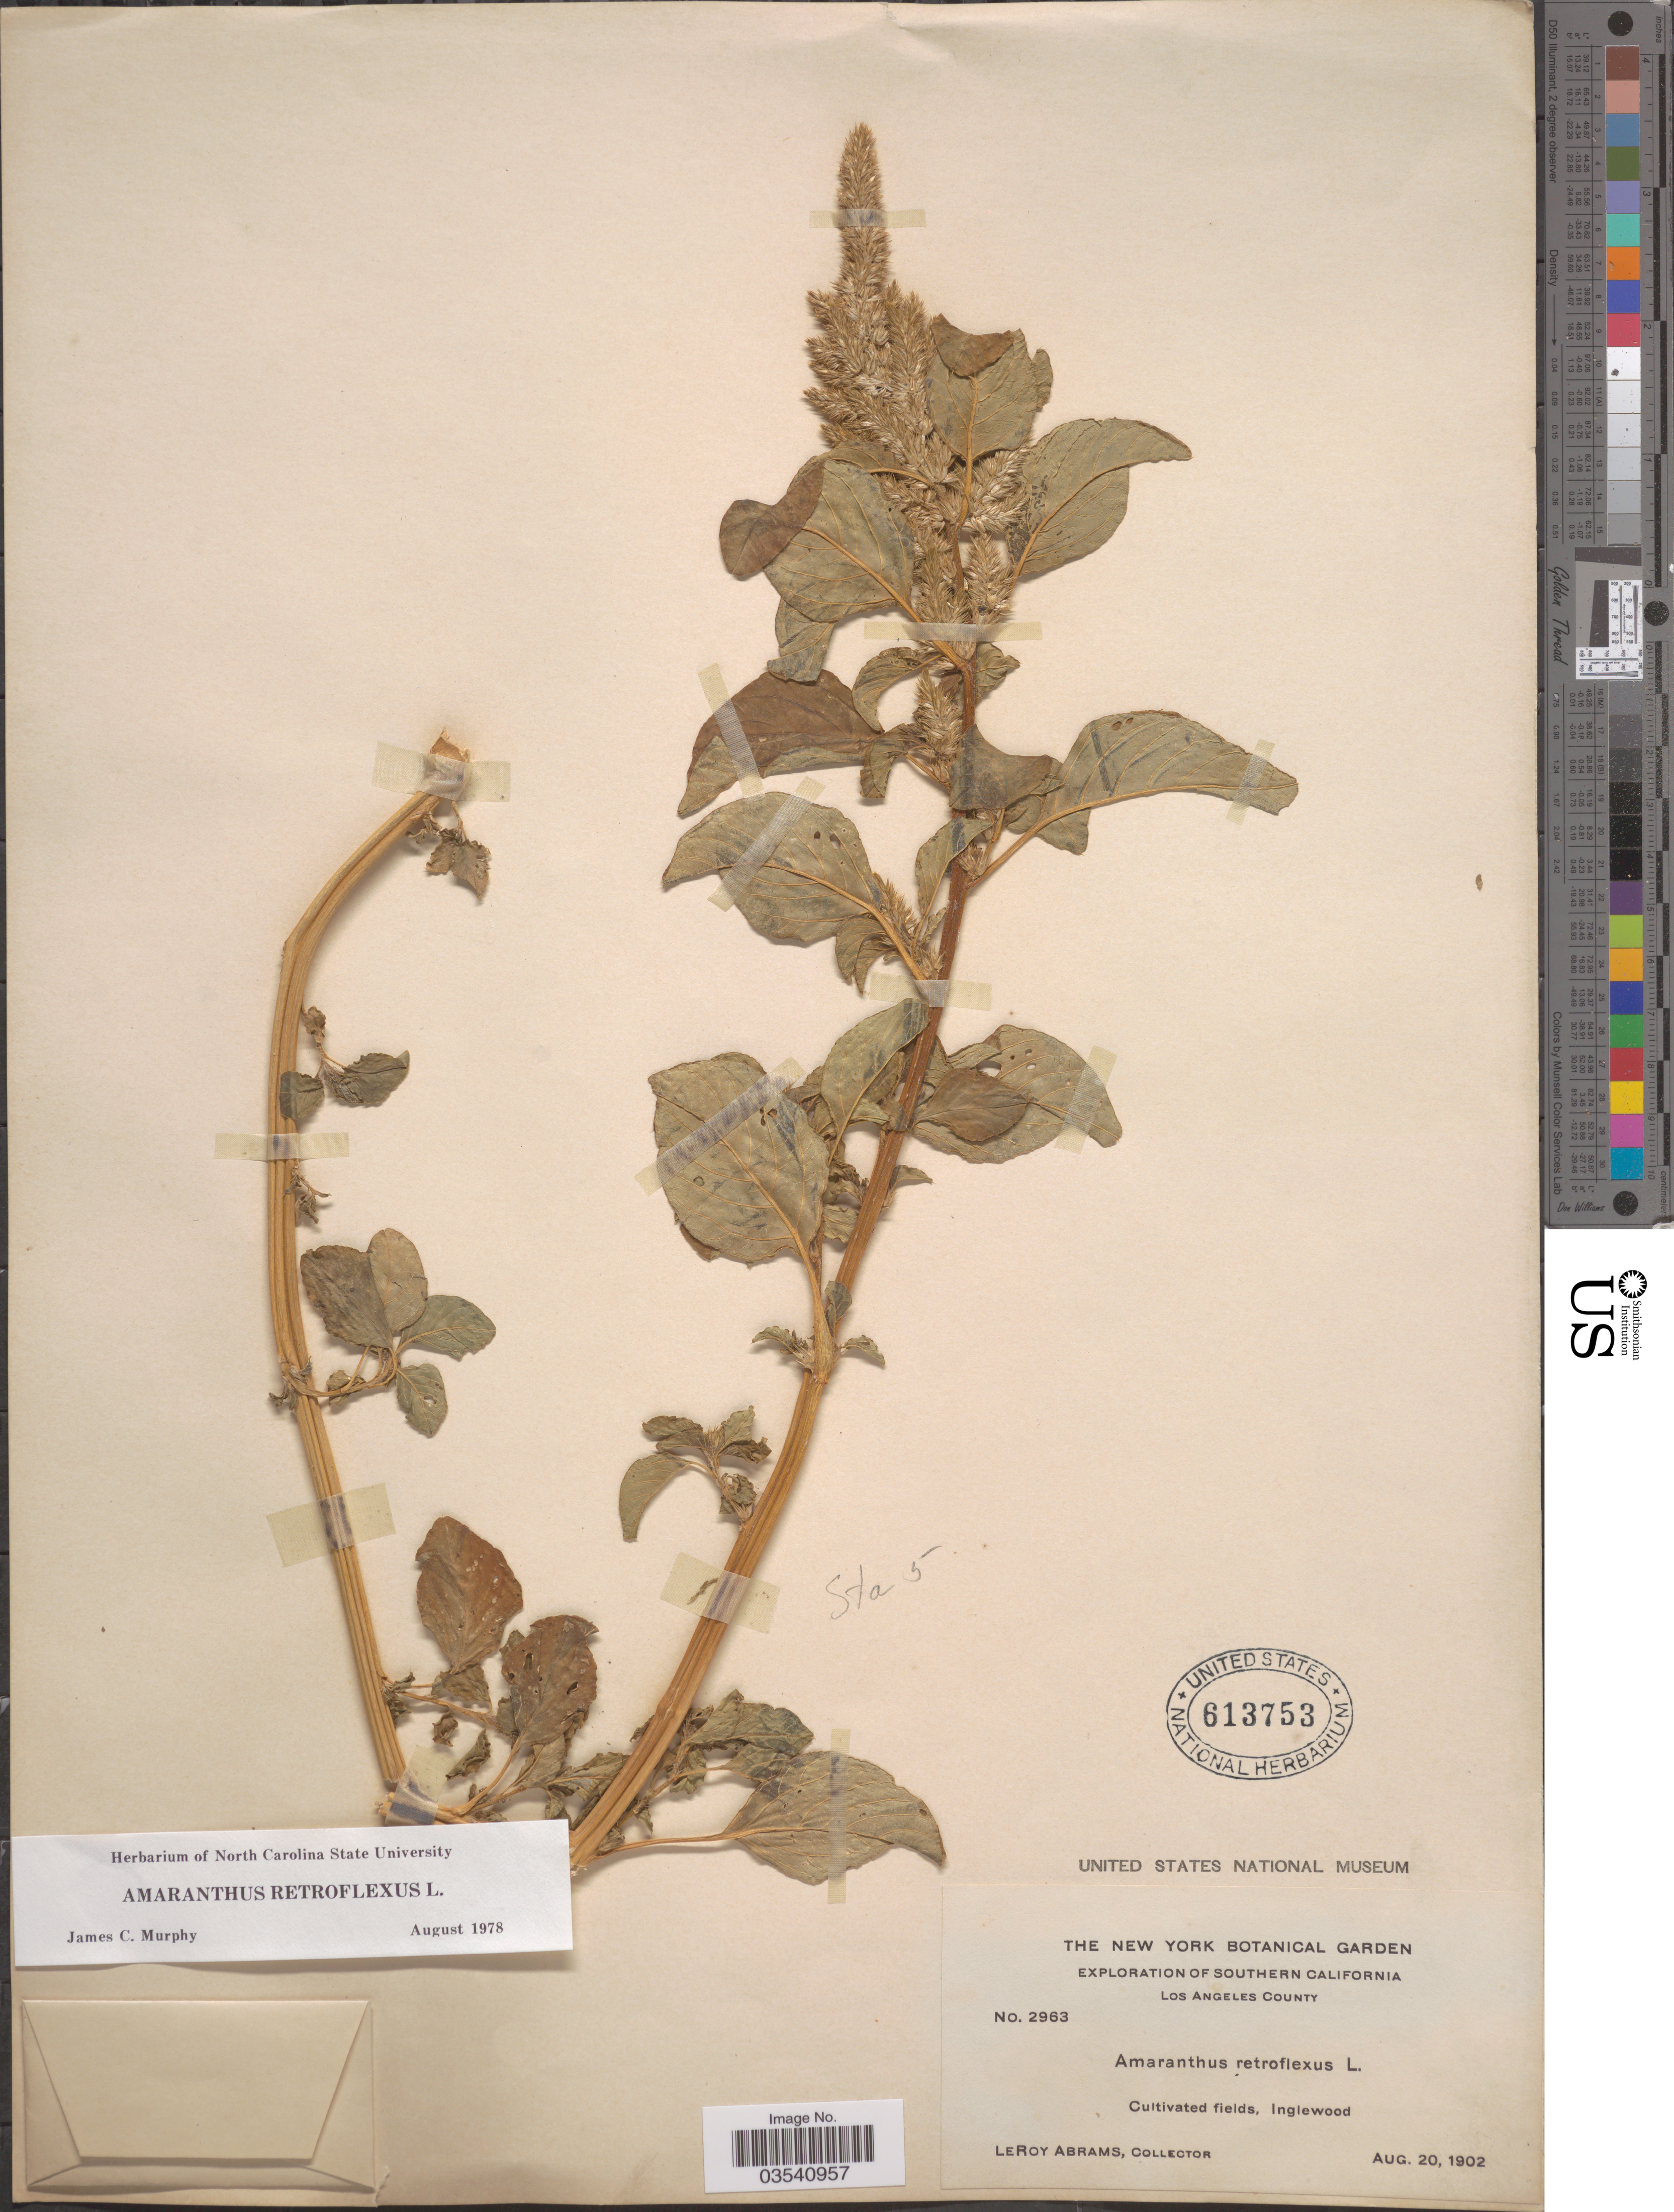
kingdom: Plantae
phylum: Tracheophyta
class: Magnoliopsida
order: Caryophyllales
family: Amaranthaceae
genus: Amaranthus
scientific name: Amaranthus retroflexus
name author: L.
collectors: L. Abrams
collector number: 2963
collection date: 1902-08-20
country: United States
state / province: California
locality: Southern California. Inglewood.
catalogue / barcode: US 613753